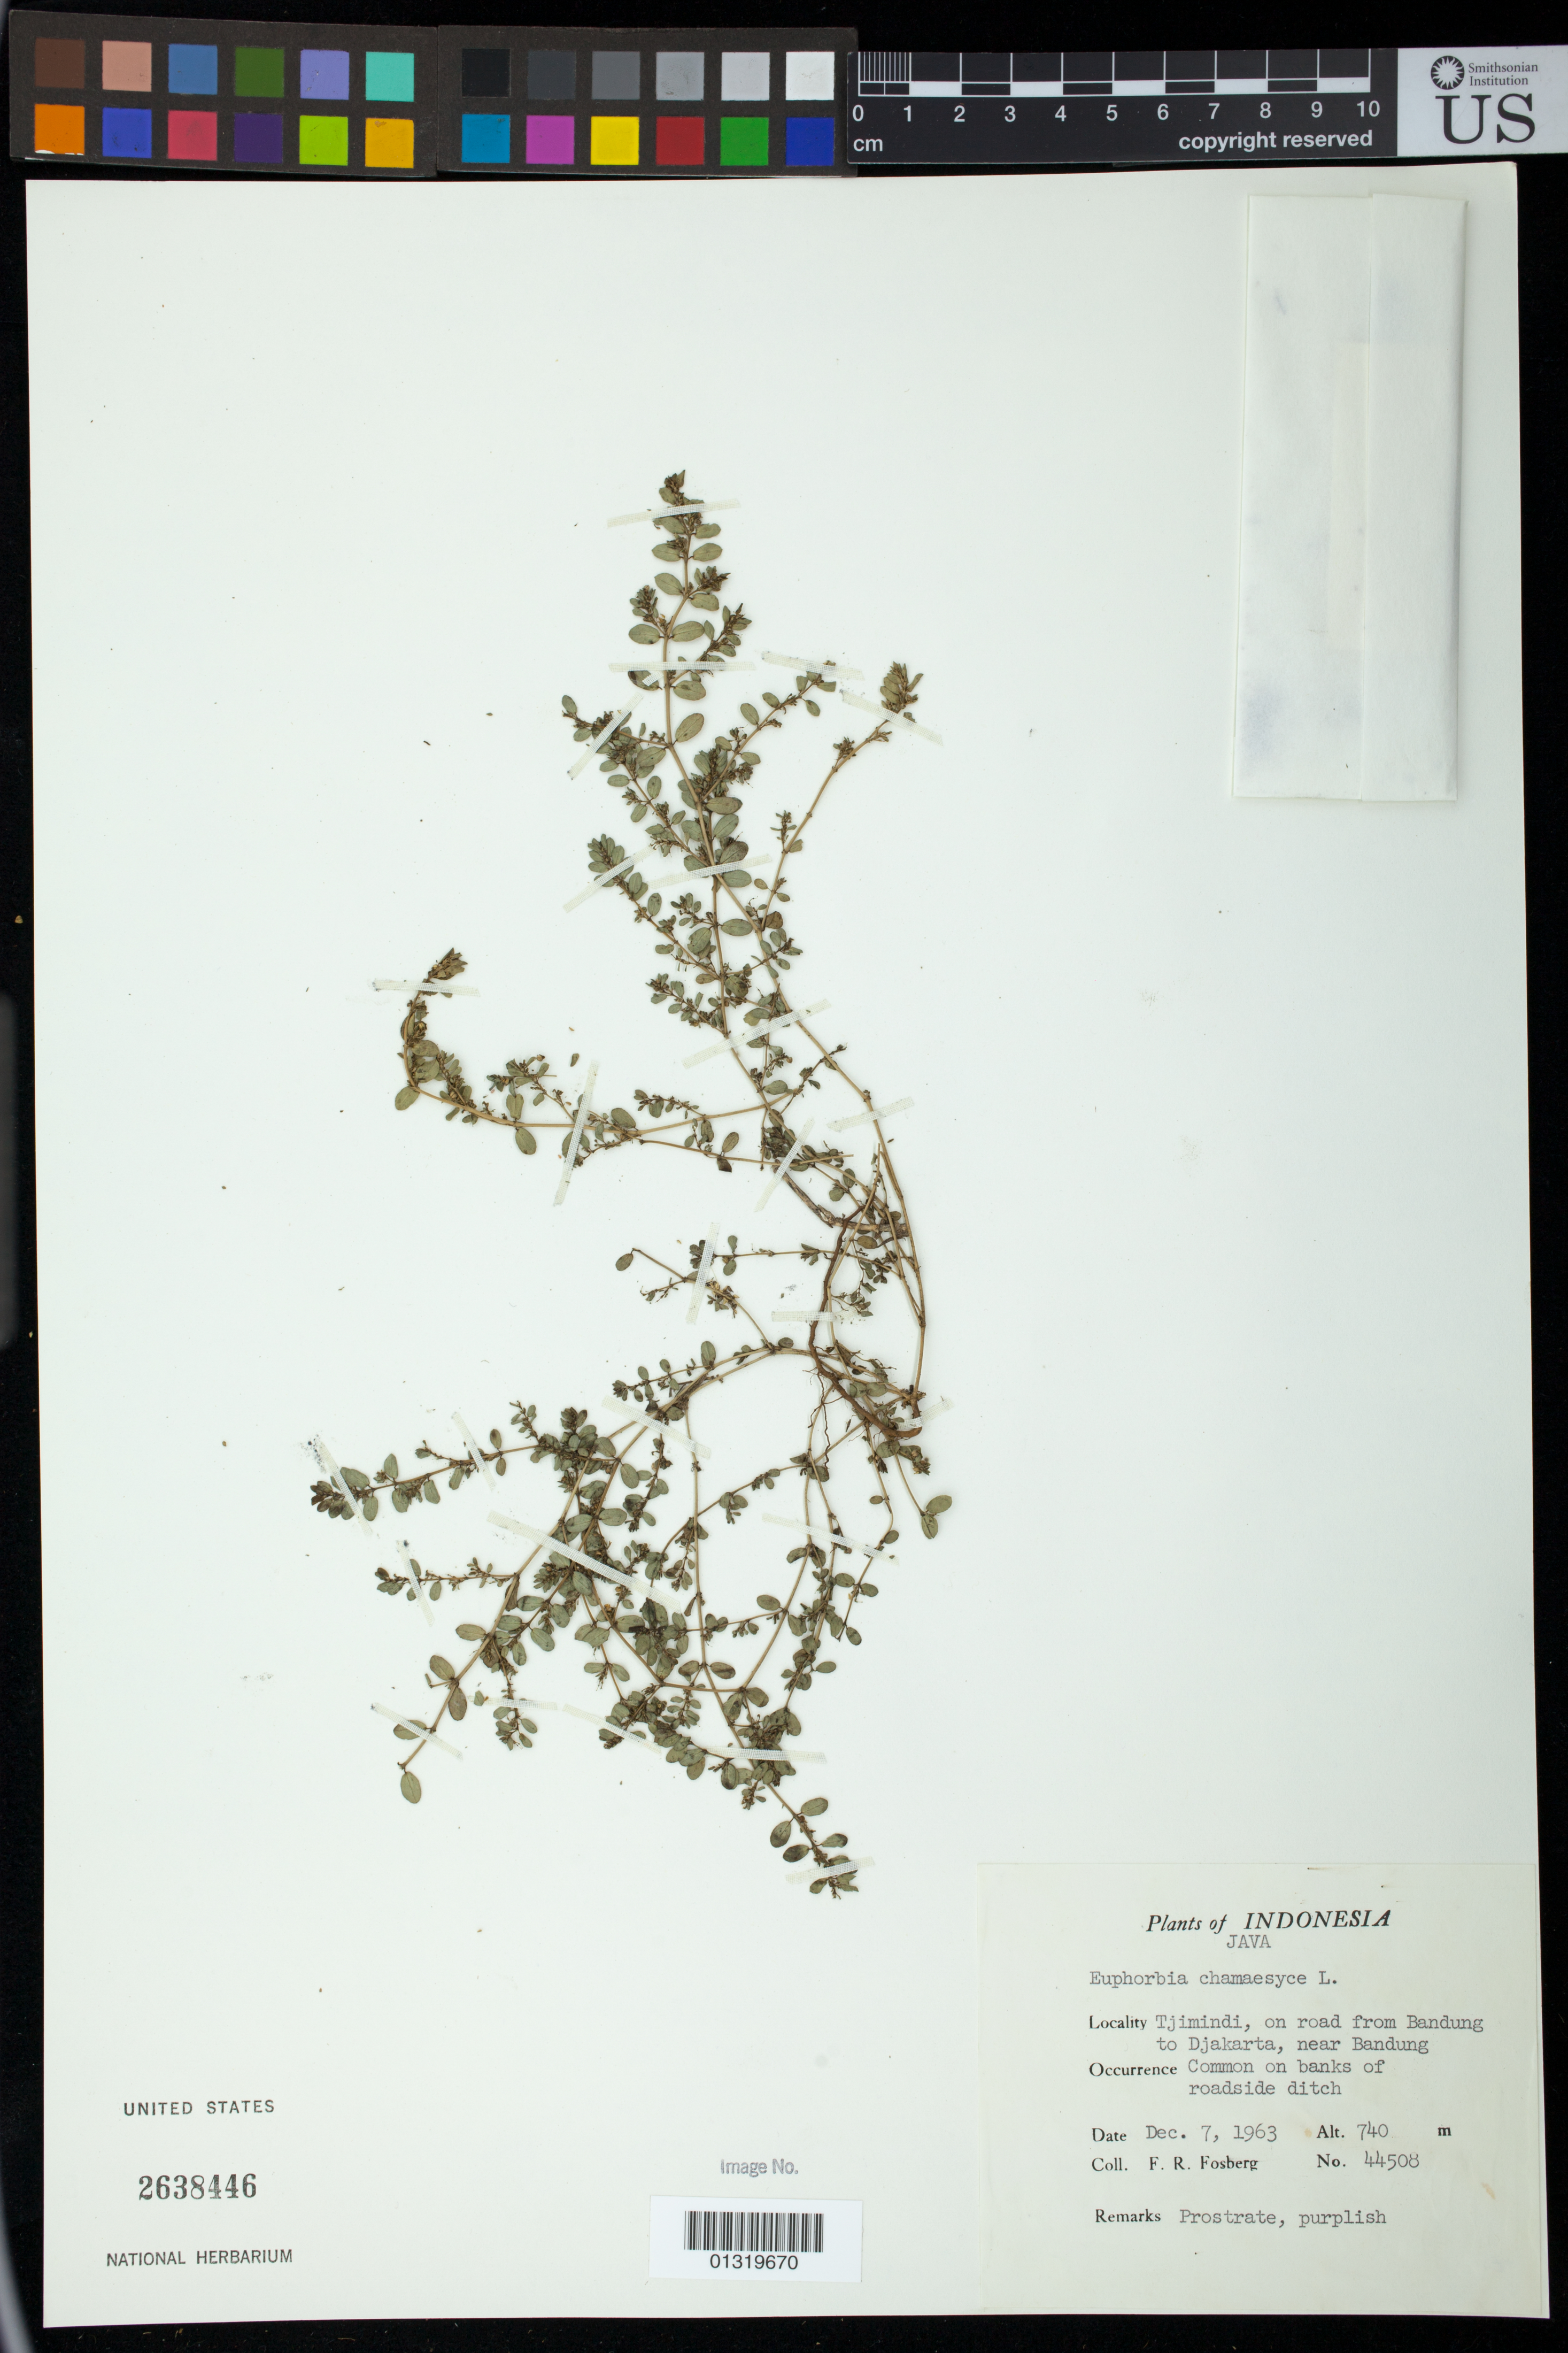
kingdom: Plantae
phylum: Tracheophyta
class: Magnoliopsida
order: Malpighiales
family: Euphorbiaceae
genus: Euphorbia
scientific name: Euphorbia prostrata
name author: Aiton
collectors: F. R. Fosberg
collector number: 44508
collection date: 1963-12-07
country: Indonesia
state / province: Java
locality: Tjimindi, on road from Bandung to Djakarta, near Bandung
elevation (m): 740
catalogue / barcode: US 2638446